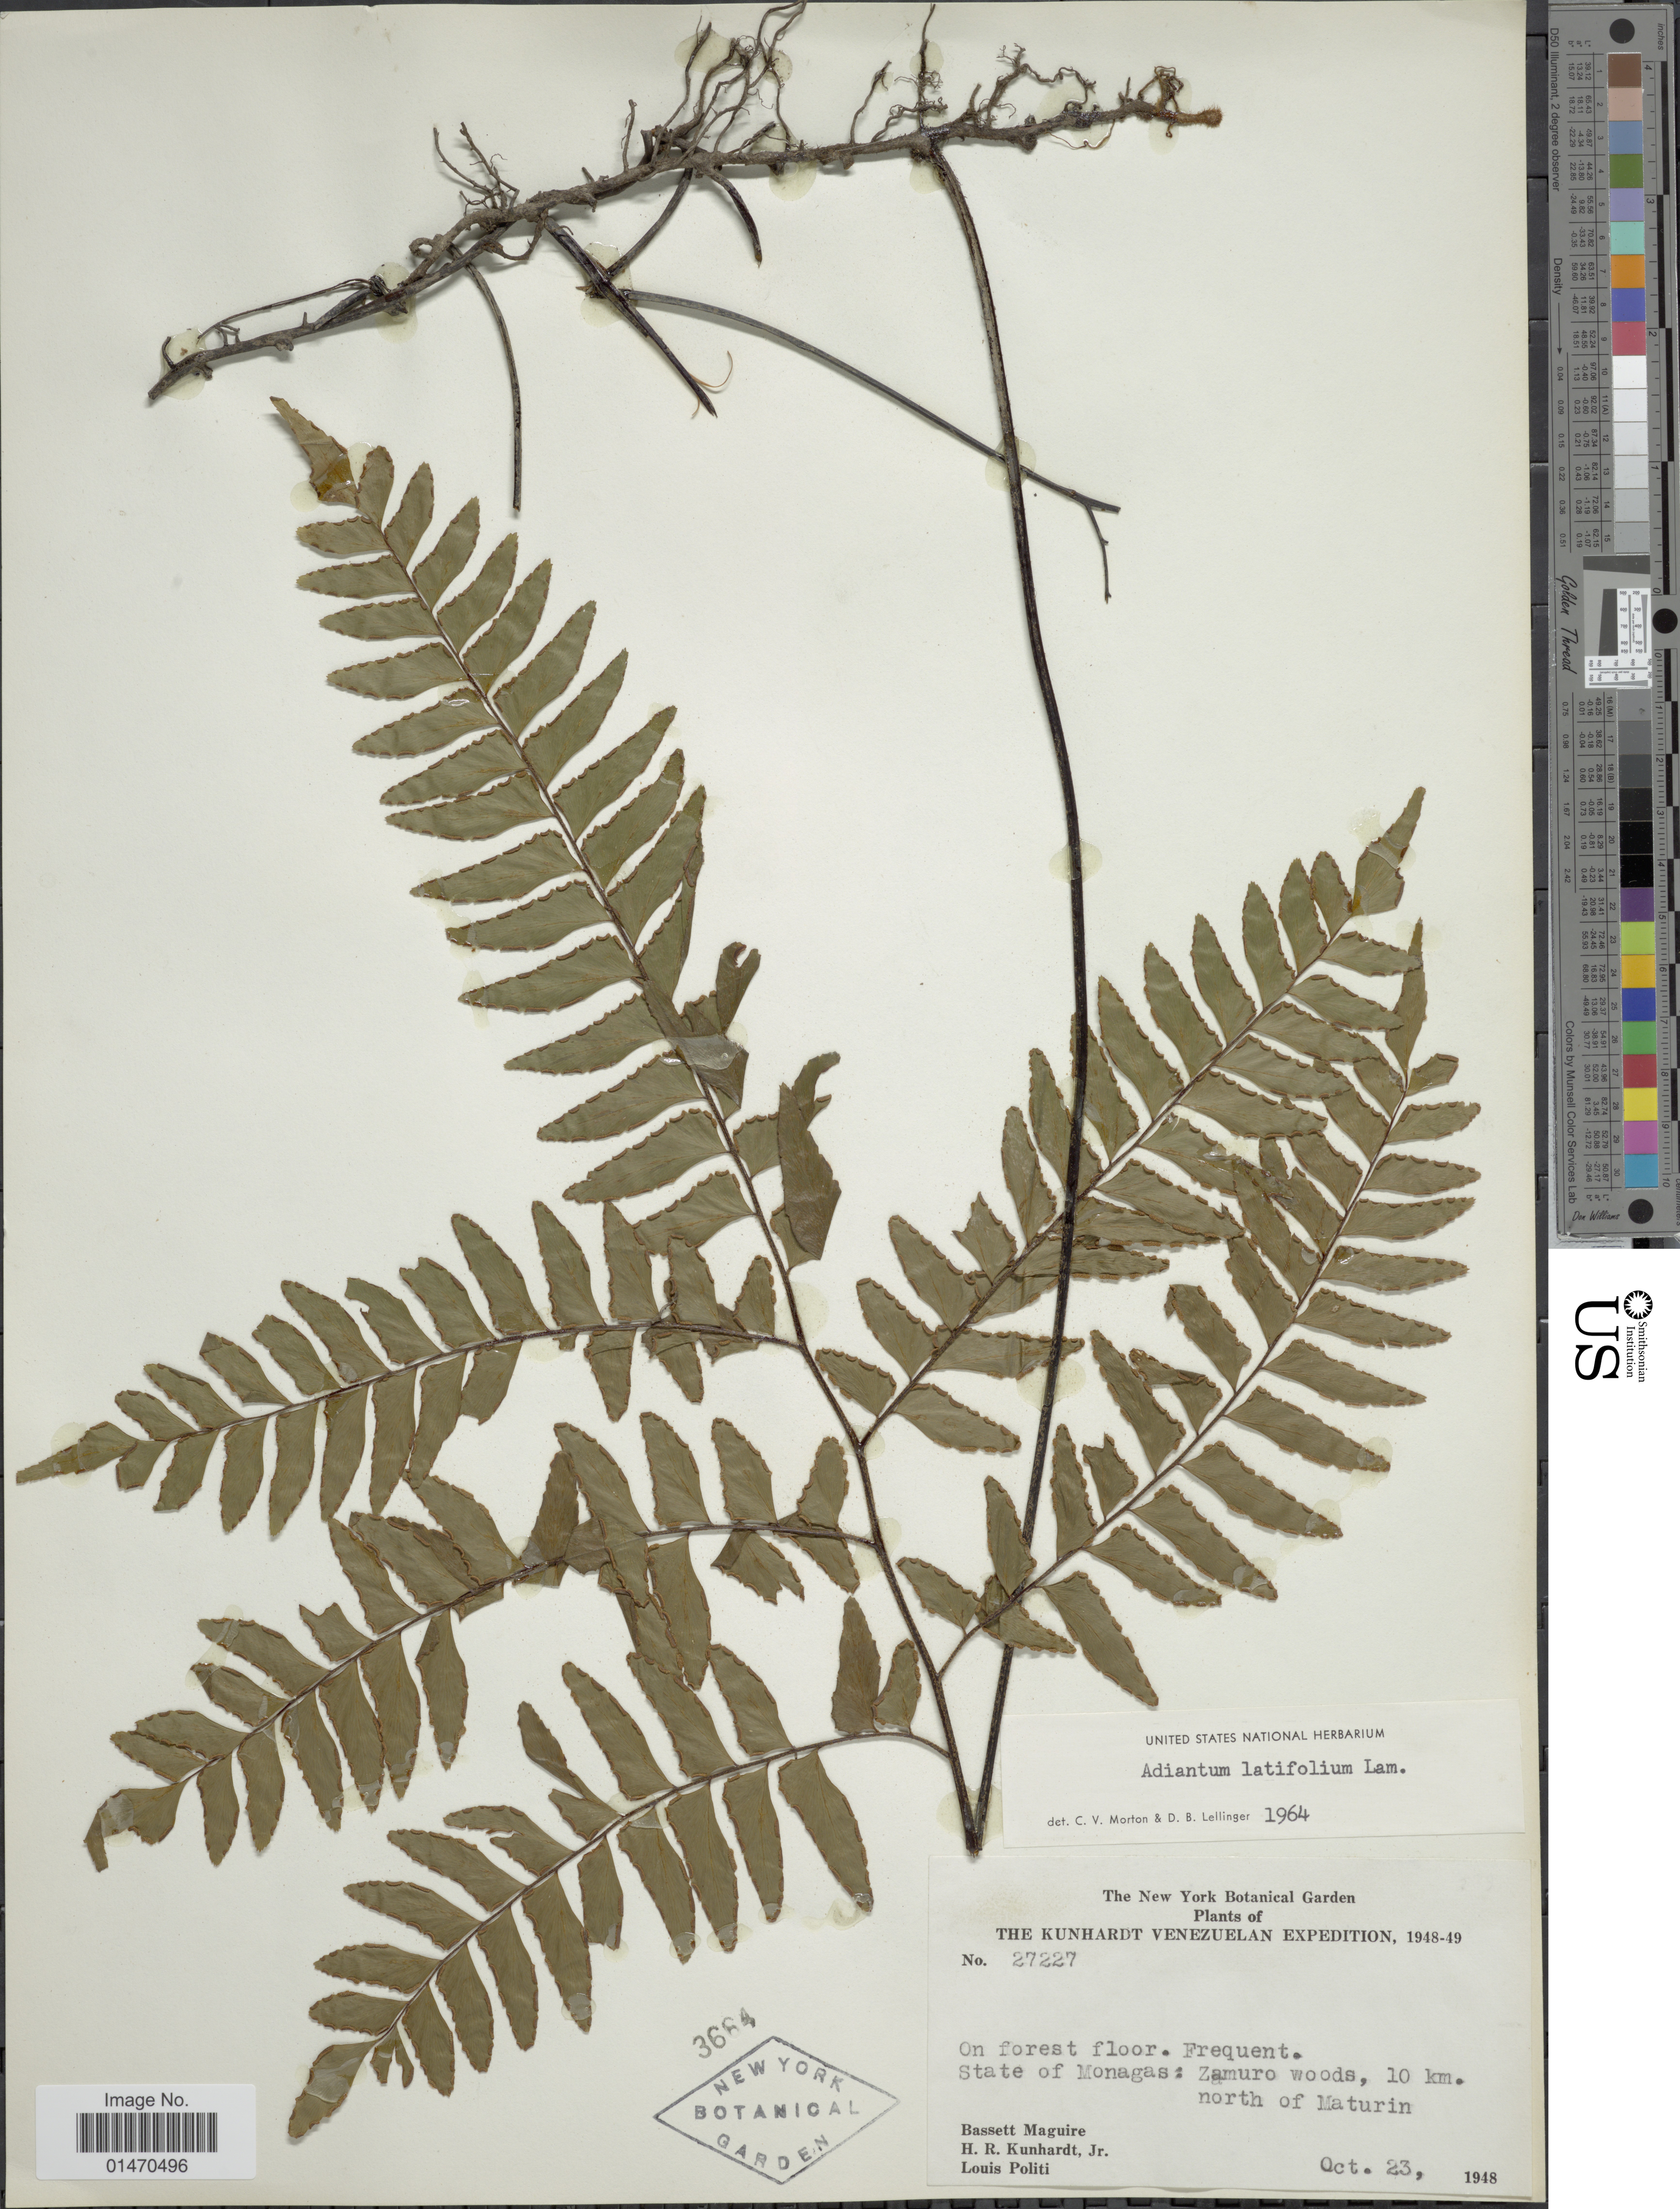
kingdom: Plantae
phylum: Tracheophyta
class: Polypodiopsida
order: Polypodiales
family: Pteridaceae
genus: Adiantum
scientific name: Adiantum latifolium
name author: Lam.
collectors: B. Maguire, H. Kunhardt & L. Politi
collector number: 27227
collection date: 1948-10-23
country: Venezuela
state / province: Monagas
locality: State of Monagas: Zamuro woods, north of Maturin